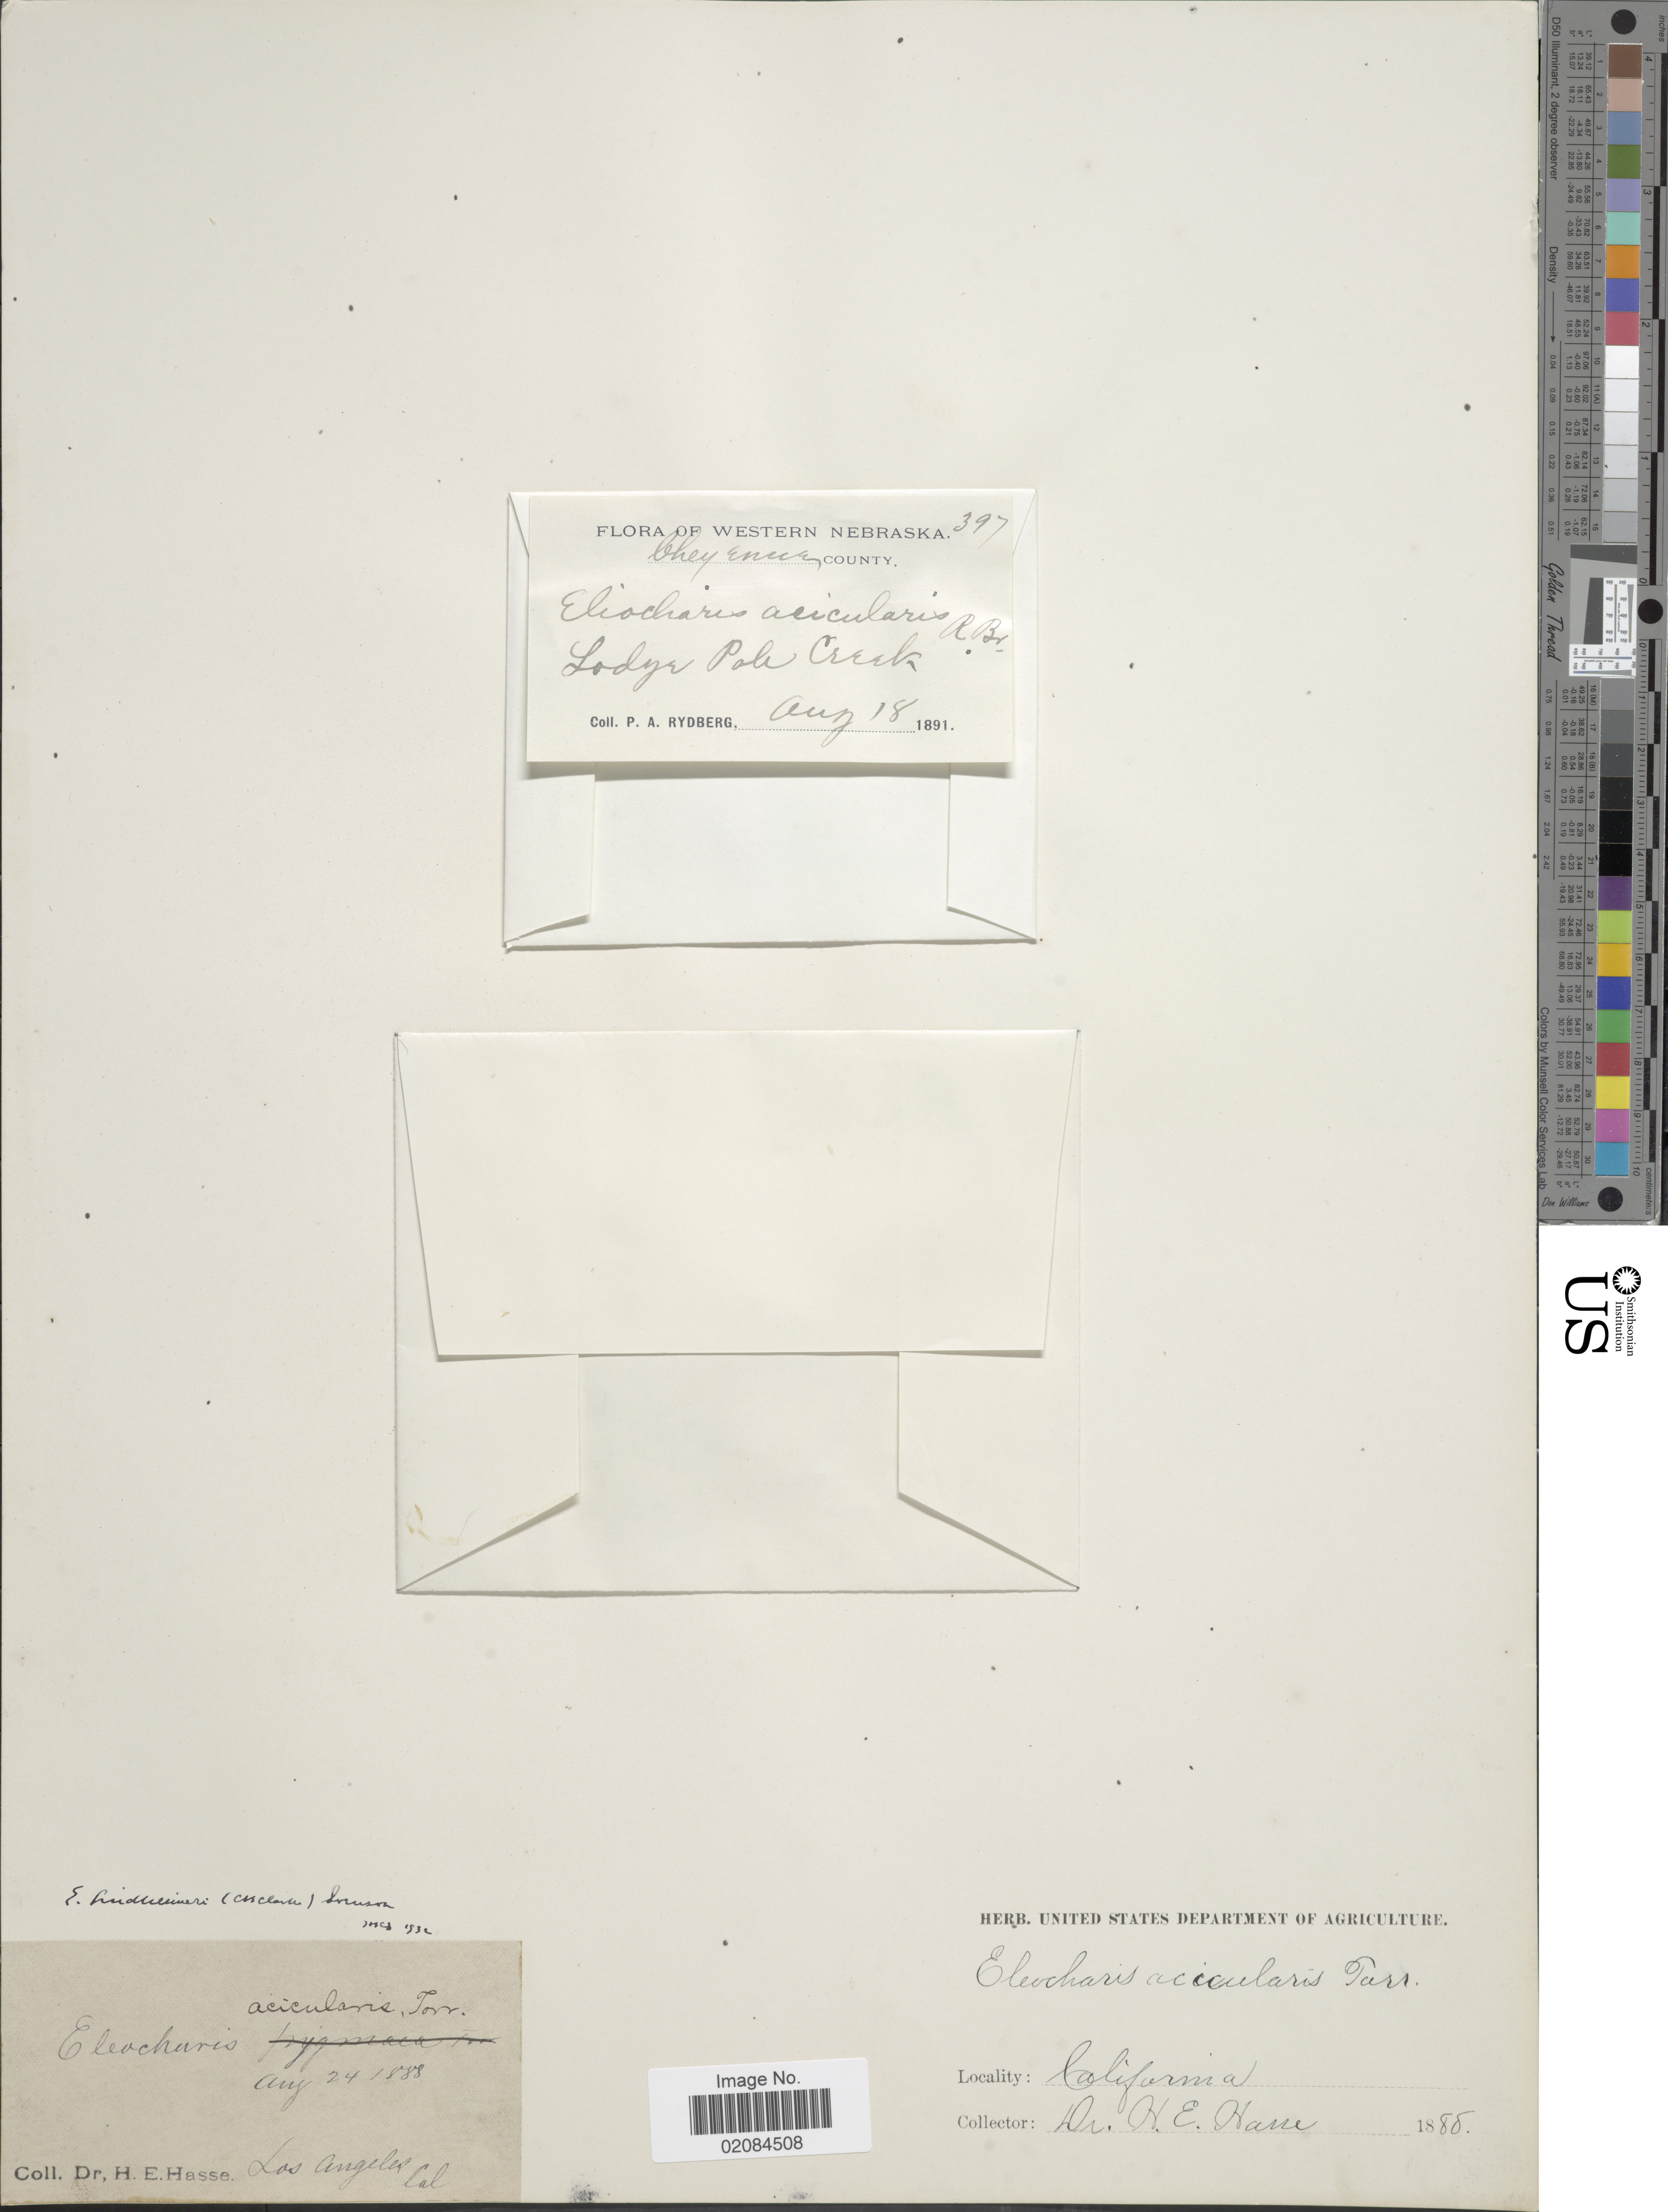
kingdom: Plantae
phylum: Tracheophyta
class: Liliopsida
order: Poales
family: Cyperaceae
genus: Eleocharis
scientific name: Eleocharis radicans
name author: (A. Dietrich) Kunth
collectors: H. E. Hasse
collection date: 1888-08-24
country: United States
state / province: California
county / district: Los Angeles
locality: Los Angeles Cal.